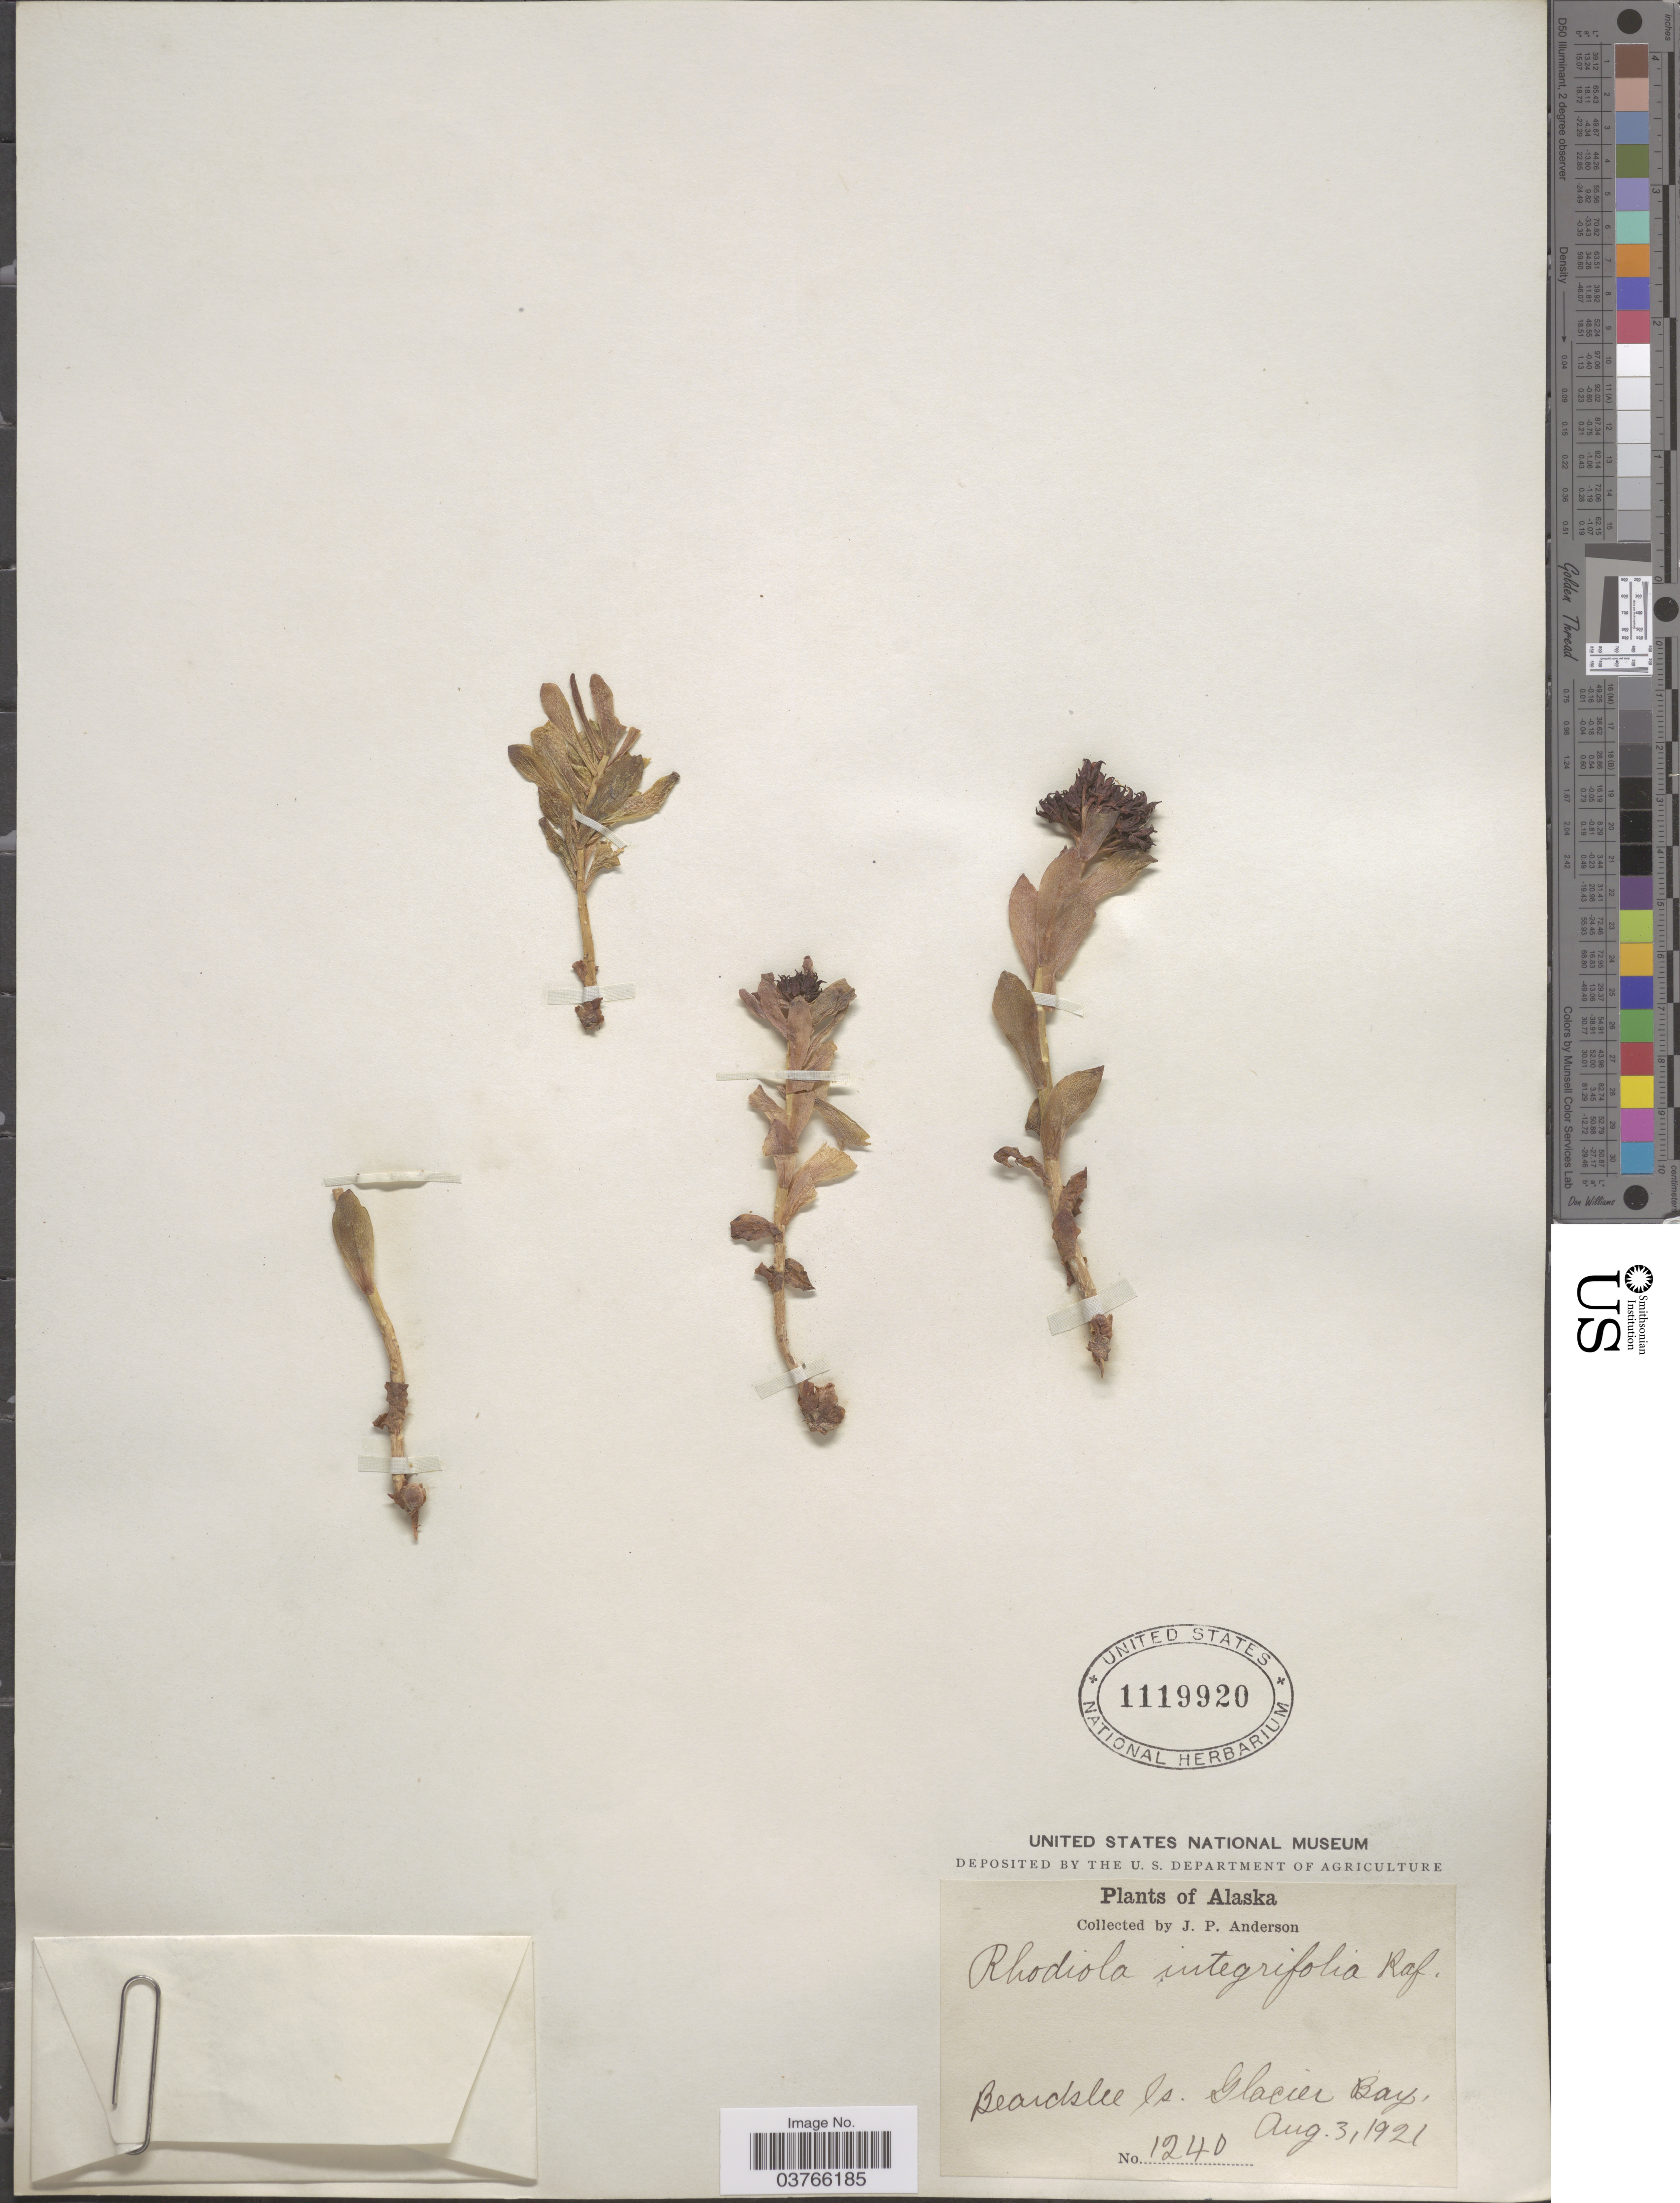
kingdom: Plantae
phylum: Tracheophyta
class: Magnoliopsida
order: Saxifragales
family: Crassulaceae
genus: Rhodiola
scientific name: Rhodiola integrifolia subsp. integrifolia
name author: Raf.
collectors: J. P. Anderson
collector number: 1240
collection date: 1921-08-03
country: United States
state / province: Alaska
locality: Beardslee Is. Glacier Bay.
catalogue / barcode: US 1119920